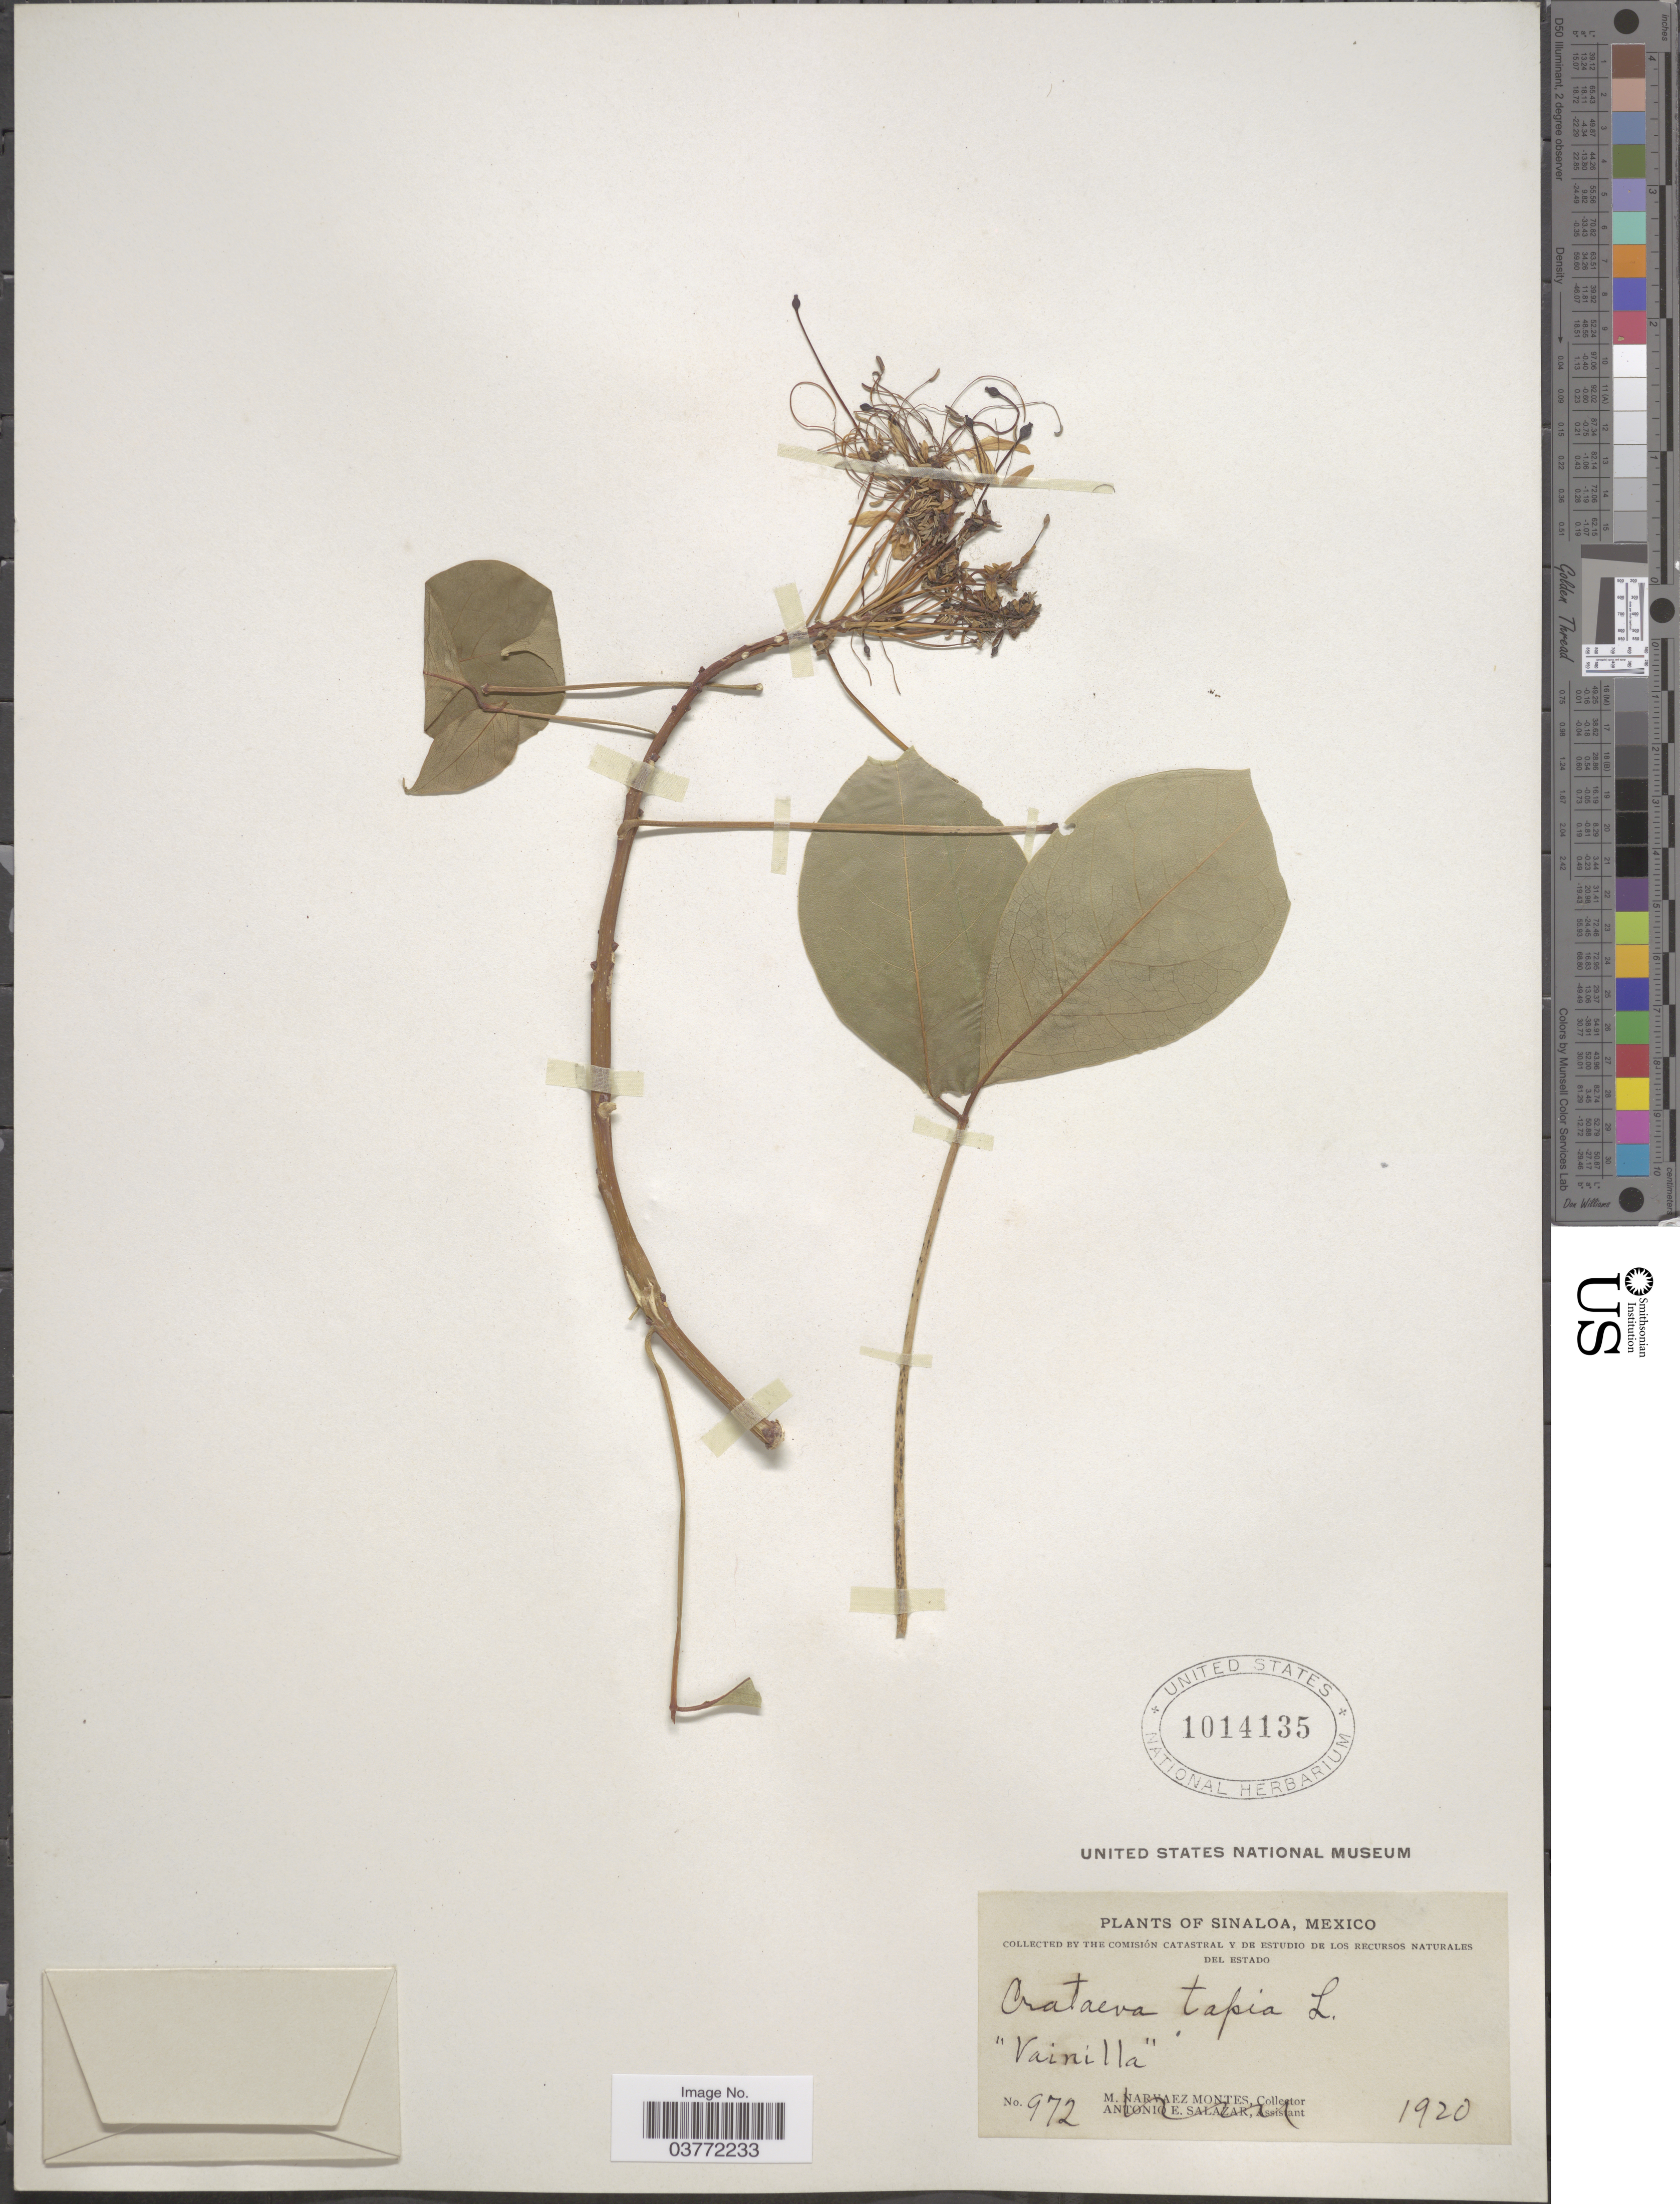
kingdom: Plantae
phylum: Tracheophyta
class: Magnoliopsida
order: Brassicales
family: Capparaceae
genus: Crateva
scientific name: Crateva tapia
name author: L.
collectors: Comisión Catastral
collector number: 972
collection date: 1920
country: Mexico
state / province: Sinaloa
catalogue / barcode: US 1014135